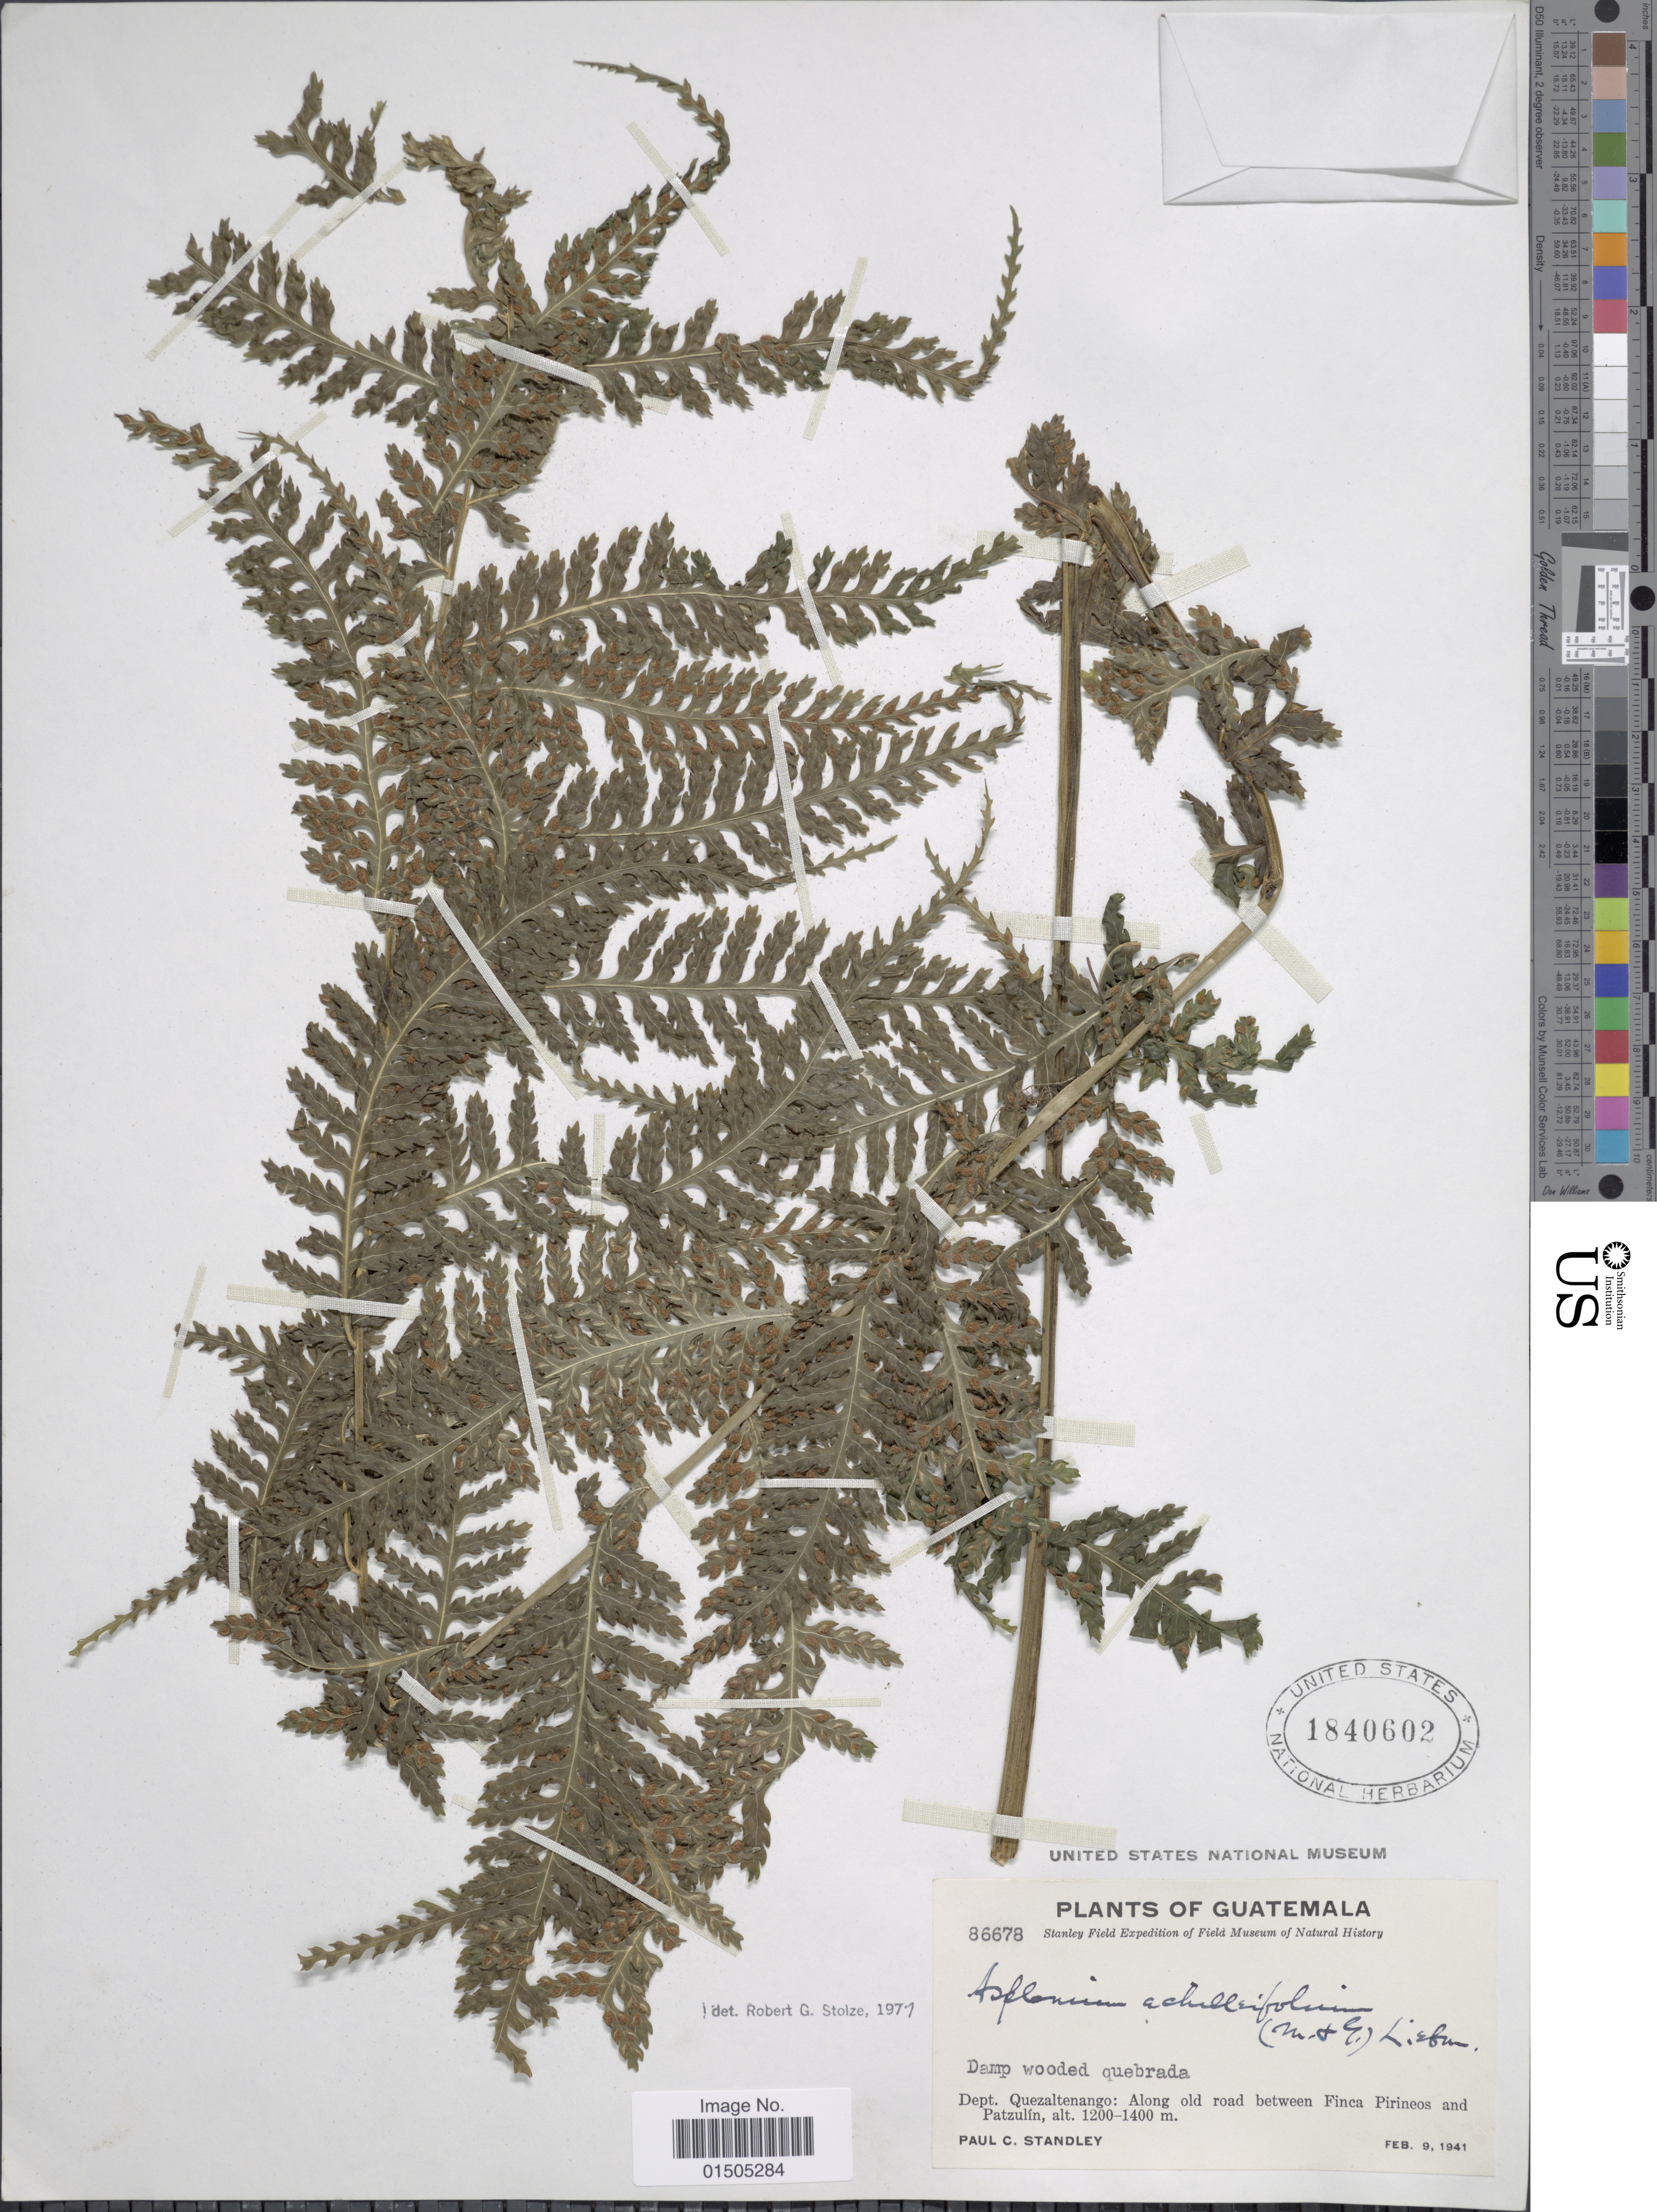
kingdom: Plantae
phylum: Tracheophyta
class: Polypodiopsida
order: Polypodiales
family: Aspleniaceae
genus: Asplenium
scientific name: Asplenium achilleifolium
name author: (M. Martens & Galeotti) Liebm.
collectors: P. C. Standley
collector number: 86678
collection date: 1941-02-09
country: Guatemala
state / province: Quetzaltenango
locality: Along old road between Finca Pirineos and Patzulín.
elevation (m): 1200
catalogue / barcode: US 1840602